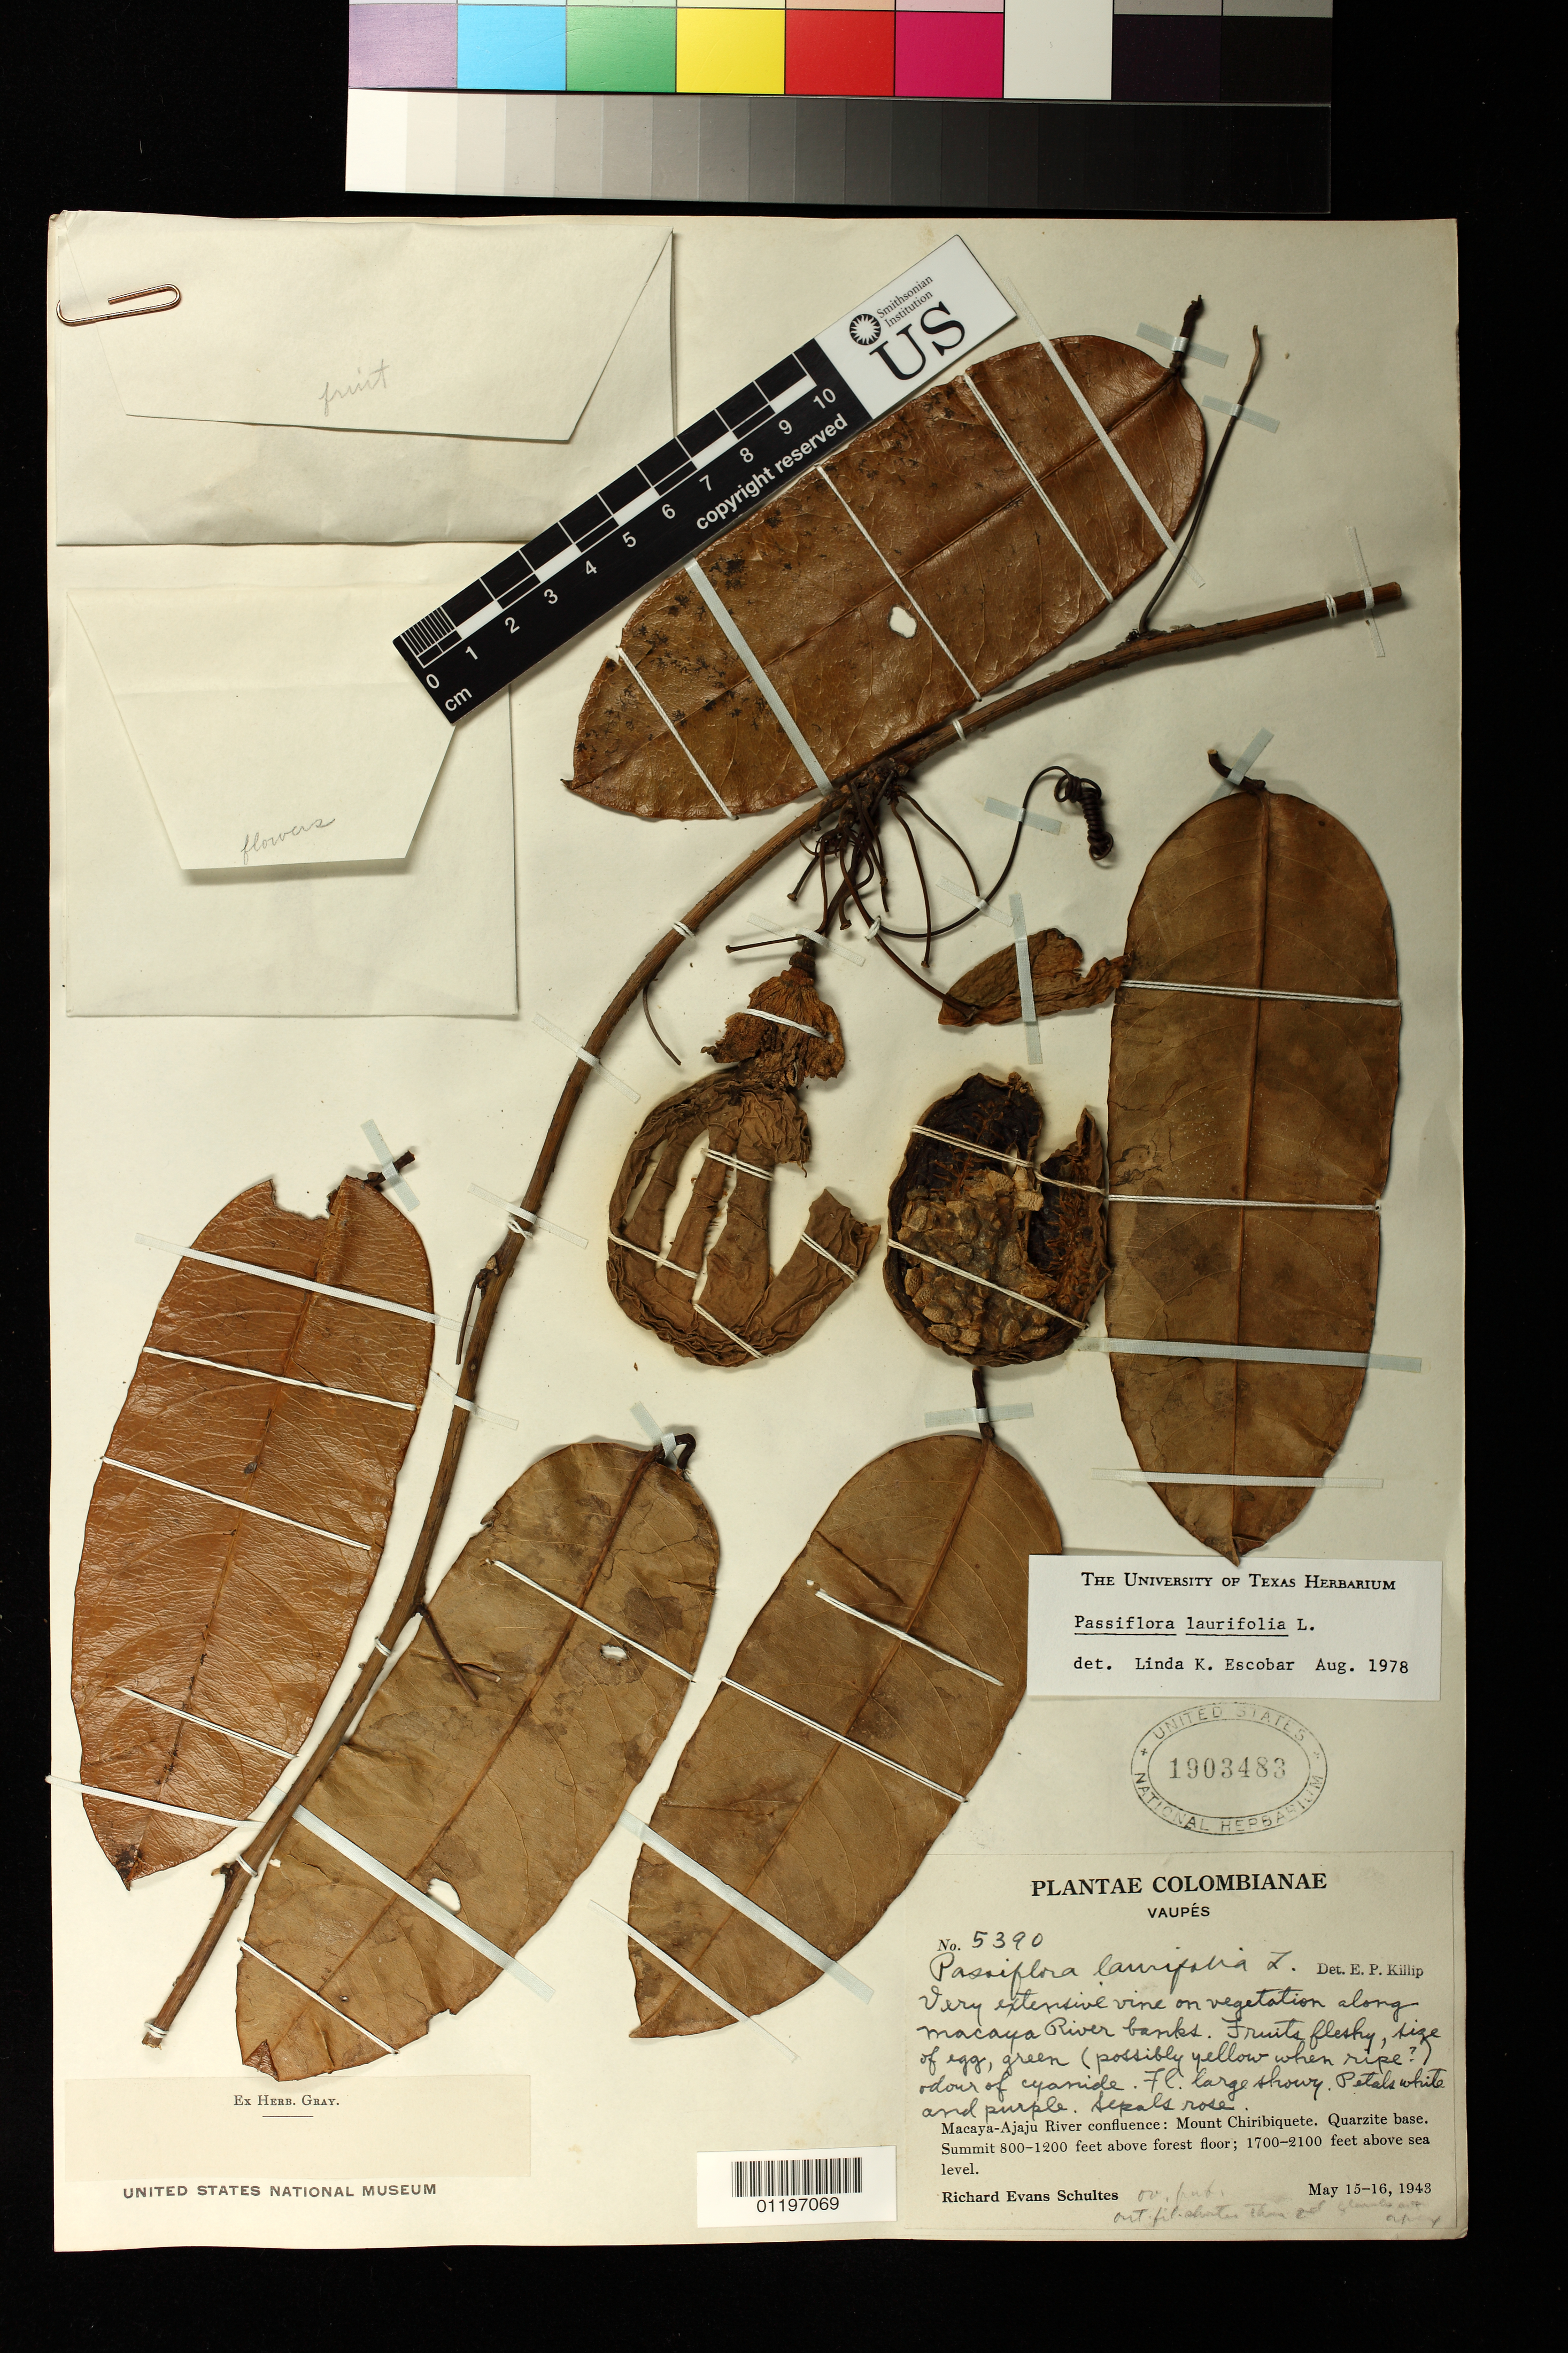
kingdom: Plantae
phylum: Tracheophyta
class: Magnoliopsida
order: Malpighiales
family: Passifloraceae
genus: Passiflora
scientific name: Passiflora laurifolia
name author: L.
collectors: R. E. Schultes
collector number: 5390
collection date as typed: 15 May 1943 to 16 May 1943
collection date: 1943-05-15/1943-05-16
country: Colombia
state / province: Vaupés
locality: Macaya-Ajaju River confluence. Mount Chiribiquete. Quarzite base. Summit 800-1200 feet above forest floor.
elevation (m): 518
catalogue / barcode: US 1903483